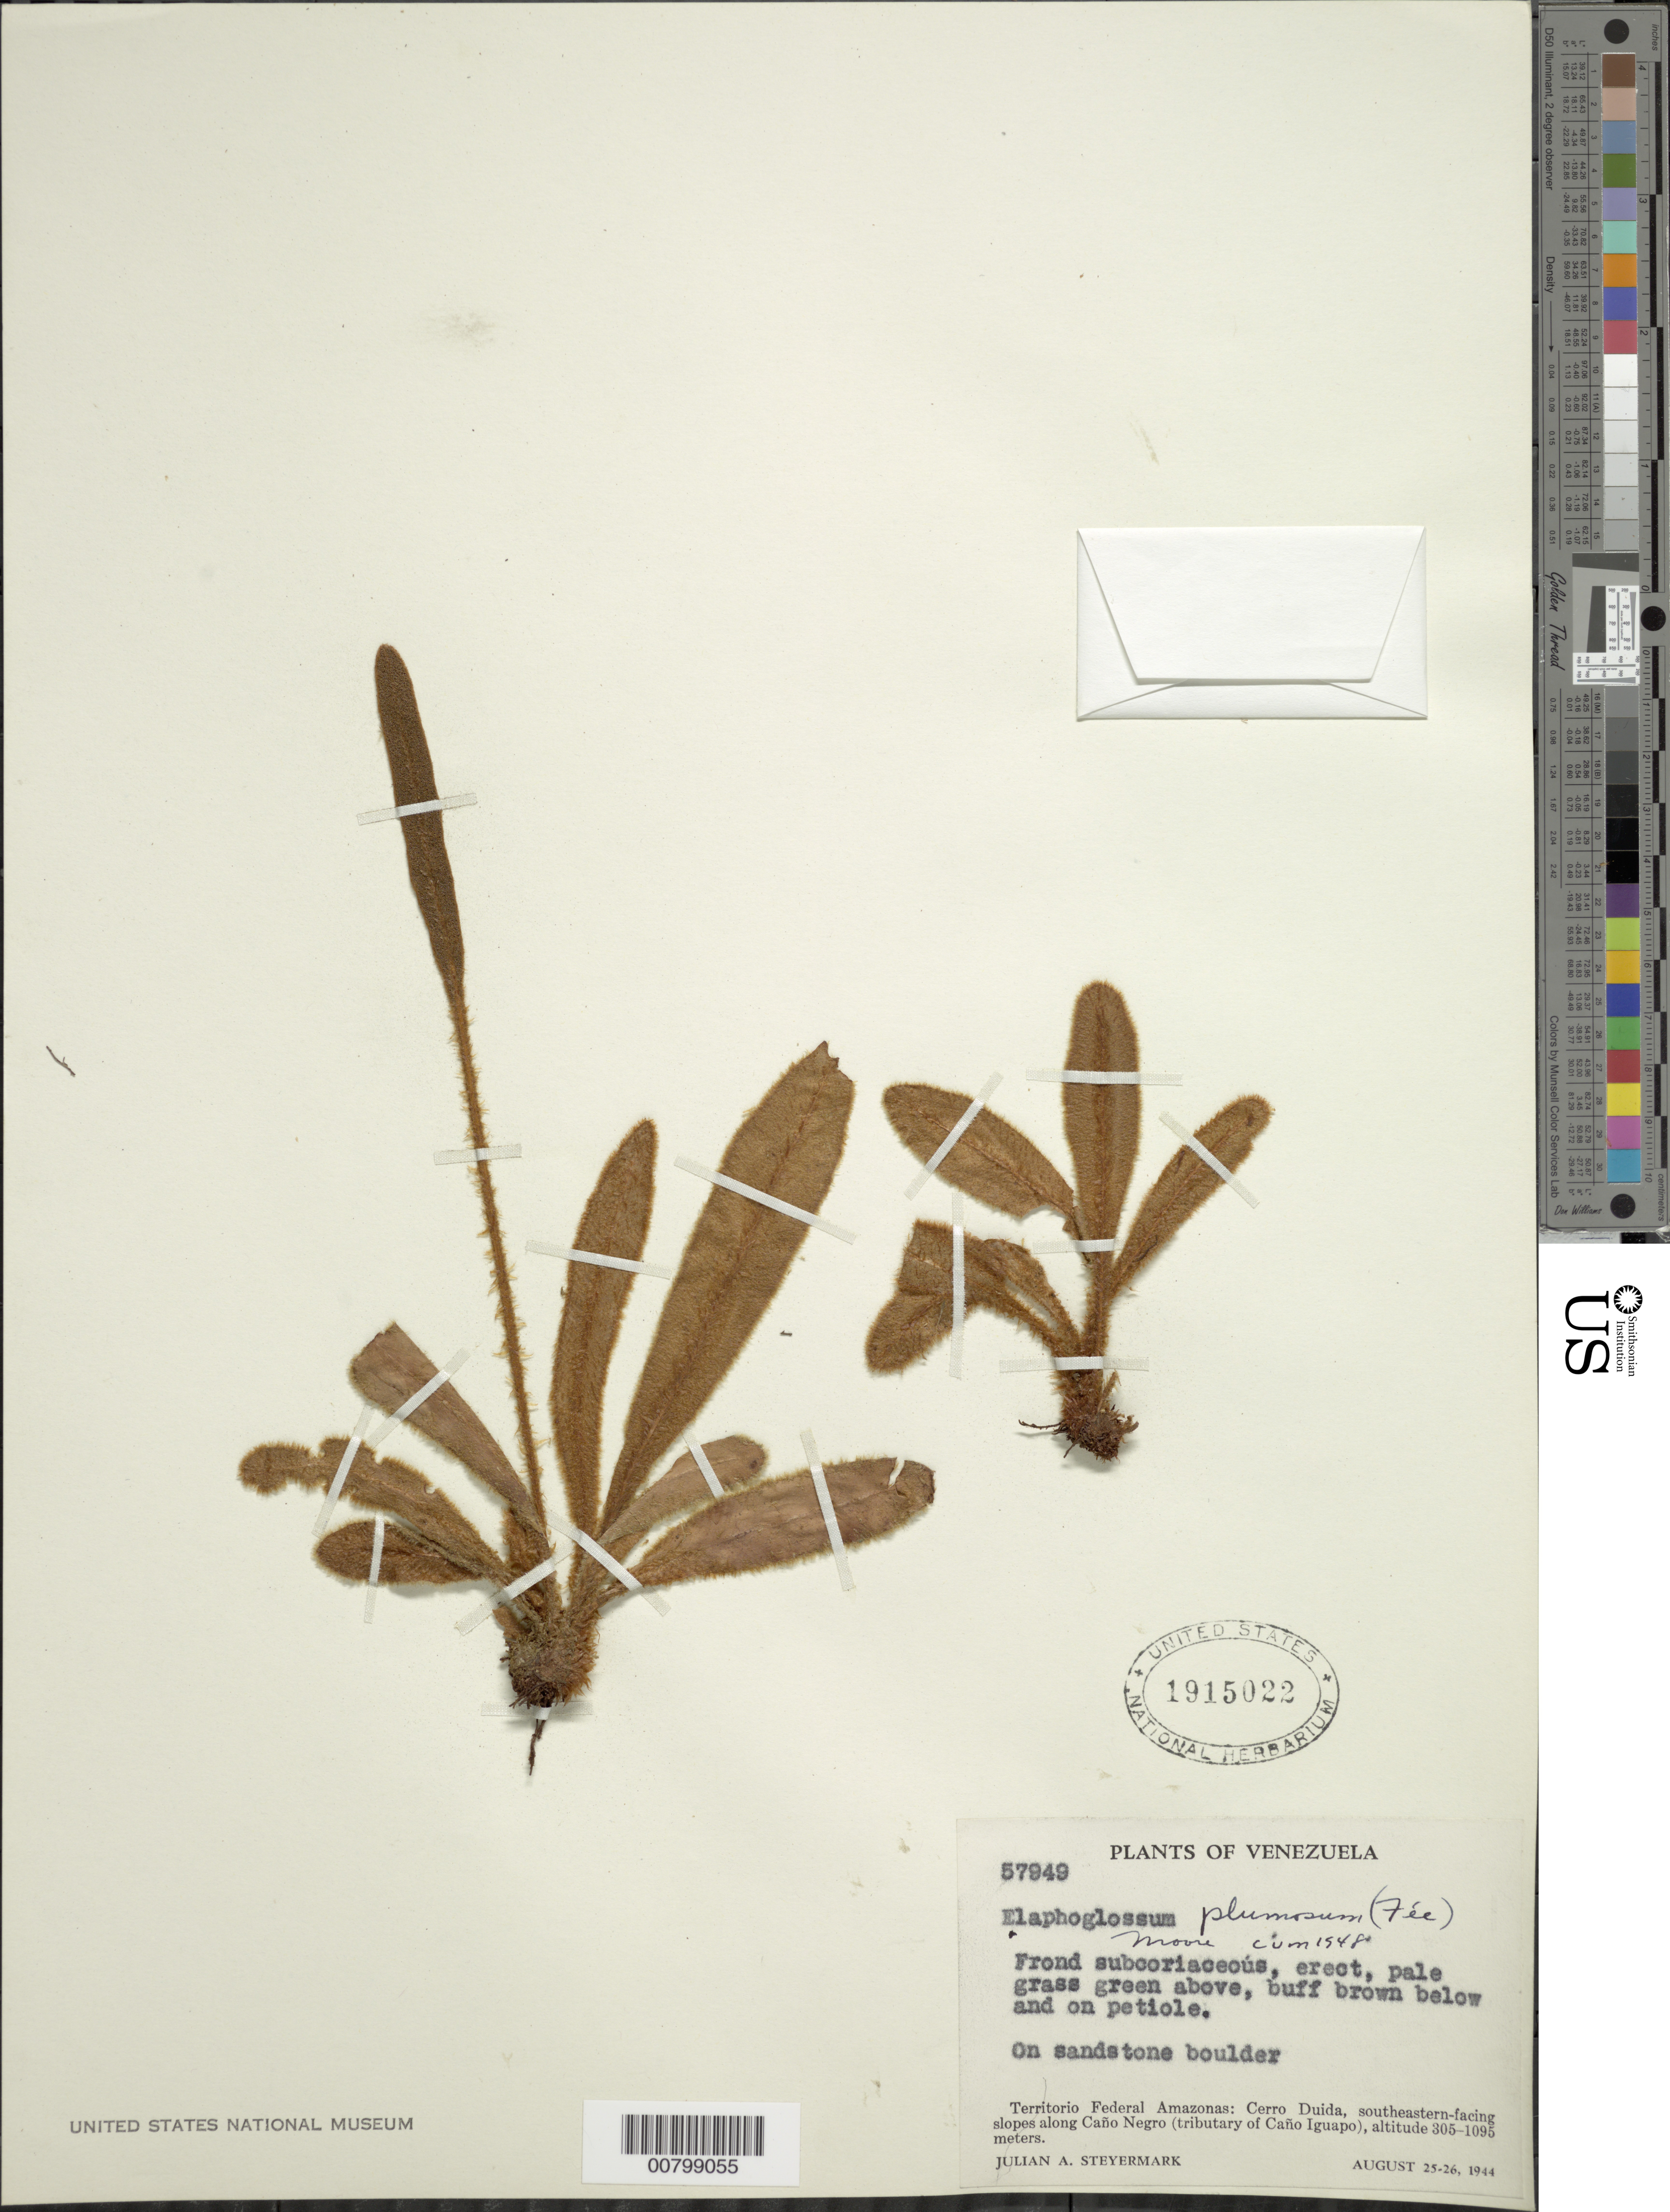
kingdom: Plantae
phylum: Tracheophyta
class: Polypodiopsida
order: Polypodiales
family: Dryopteridaceae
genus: Elaphoglossum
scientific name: Elaphoglossum plumosum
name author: (Fée) T. Moore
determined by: Morton, C. V.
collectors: J. Steyermark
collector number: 57949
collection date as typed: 25-Aug-44 to 26-Aug-44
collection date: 1944-08-25/1944-08-26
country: Venezuela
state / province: Amazonas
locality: Cerro Duida, southeastern-facing slopes along Caño Negro (tributary of Caño Iguapo)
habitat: SE-facing slopes along caño, on sandstone boulder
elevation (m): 305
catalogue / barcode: US 1915022